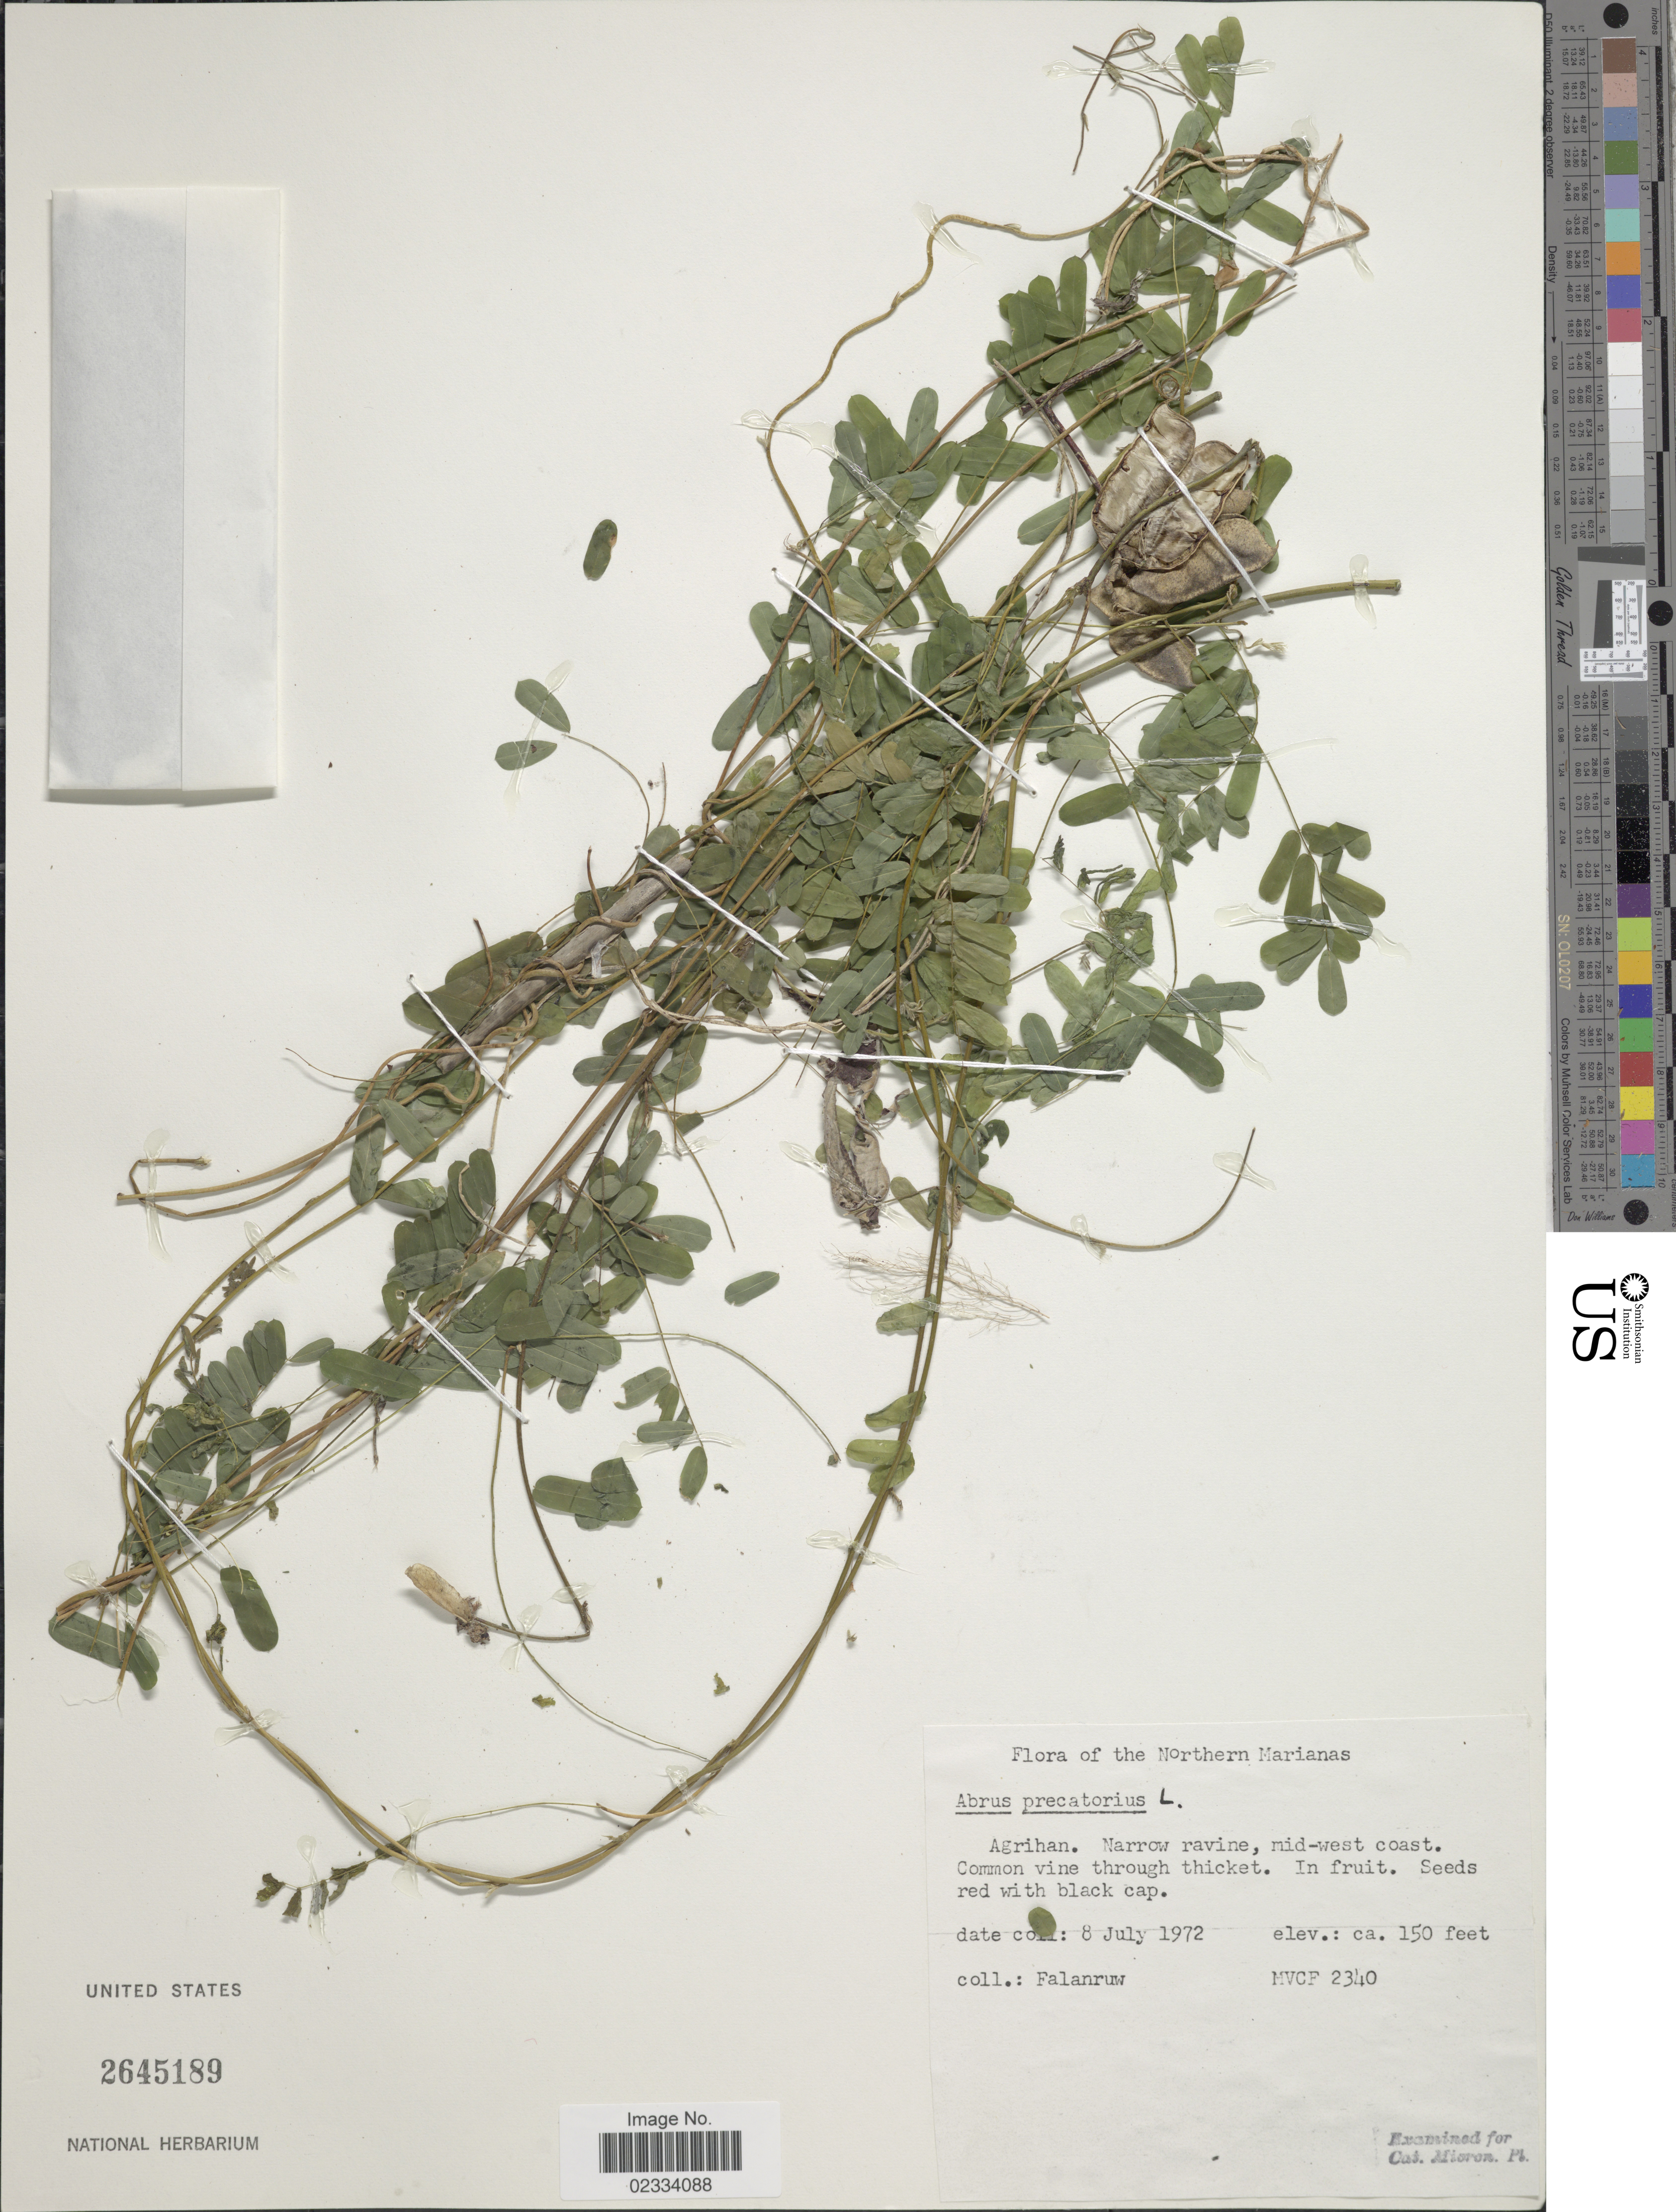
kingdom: Plantae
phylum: Tracheophyta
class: Magnoliopsida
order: Fabales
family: Fabaceae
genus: Abrus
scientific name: Abrus precatorius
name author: L.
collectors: Falanruw, --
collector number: MVCF 2340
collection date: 1972-07-08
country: Northern Mariana Islands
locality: Agrihan. mid-west coast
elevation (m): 46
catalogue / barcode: US 2645189